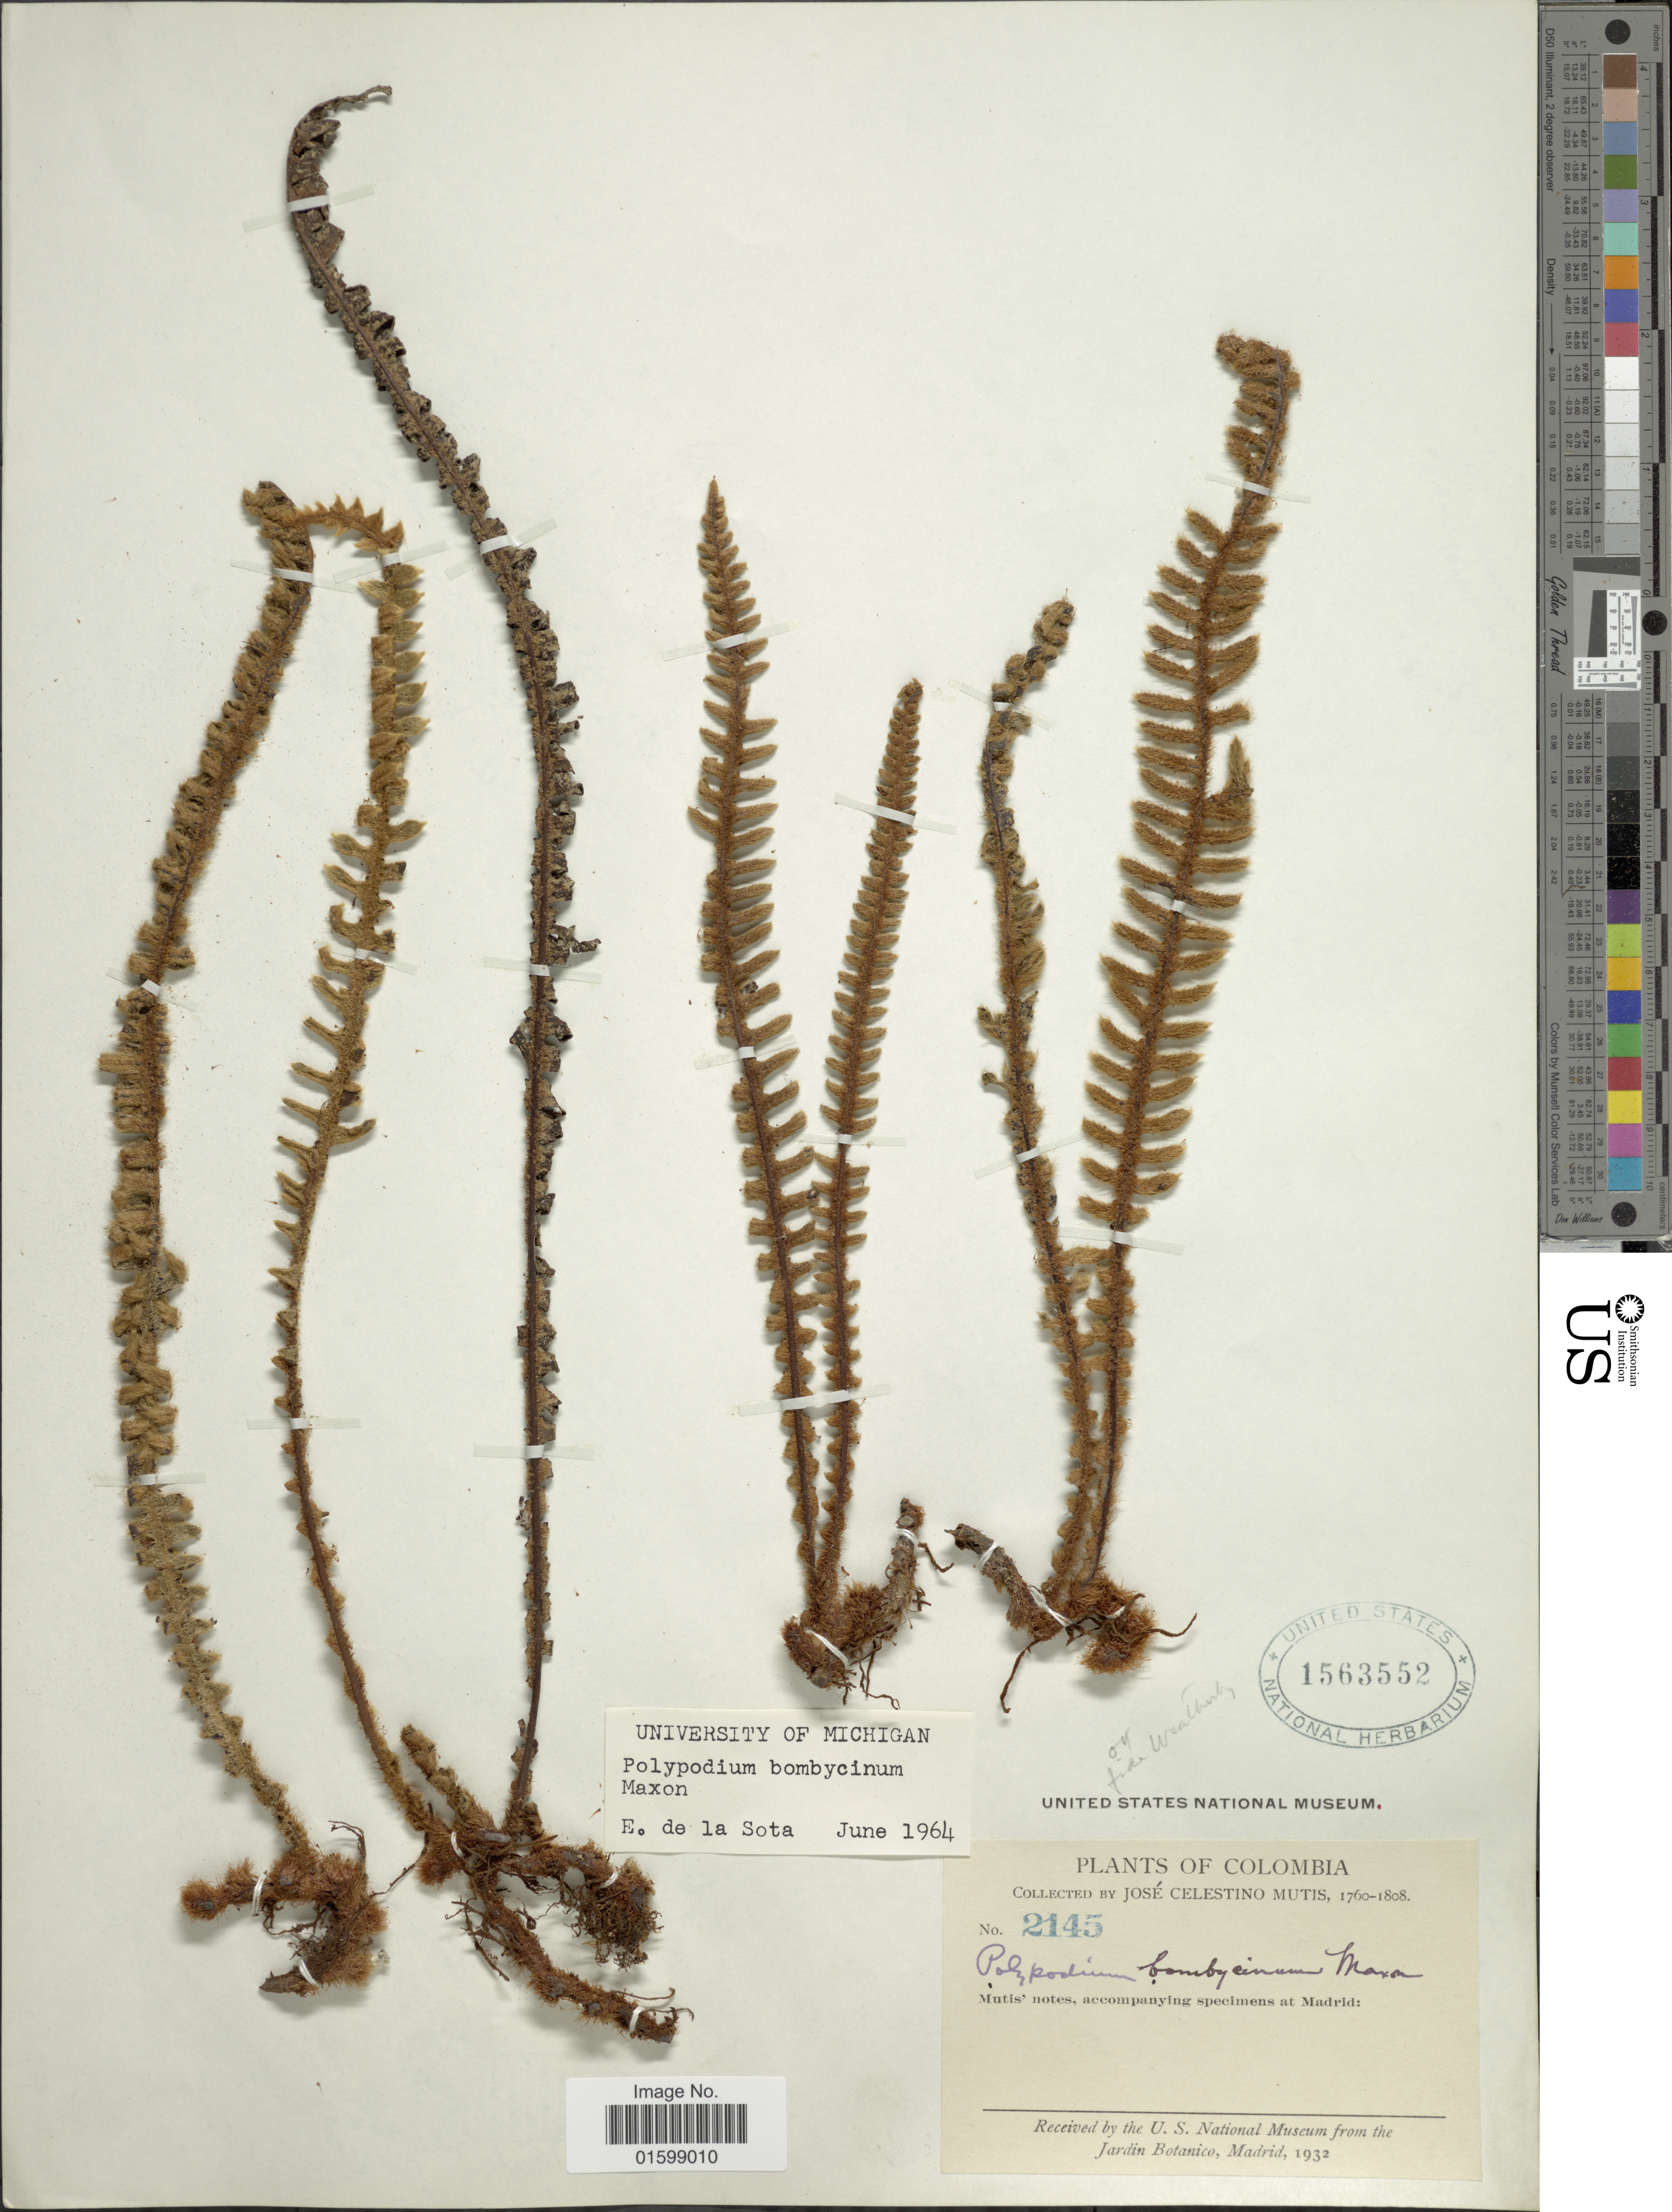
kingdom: Plantae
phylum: Tracheophyta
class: Polypodiopsida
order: Polypodiales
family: Polypodiaceae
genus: Pleopeltis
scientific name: Pleopeltis bombycina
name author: (Maxon) A.R. Sm.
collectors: J. C. B. Mutis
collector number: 2145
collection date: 1760/1808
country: Colombia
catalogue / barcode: US 1563552